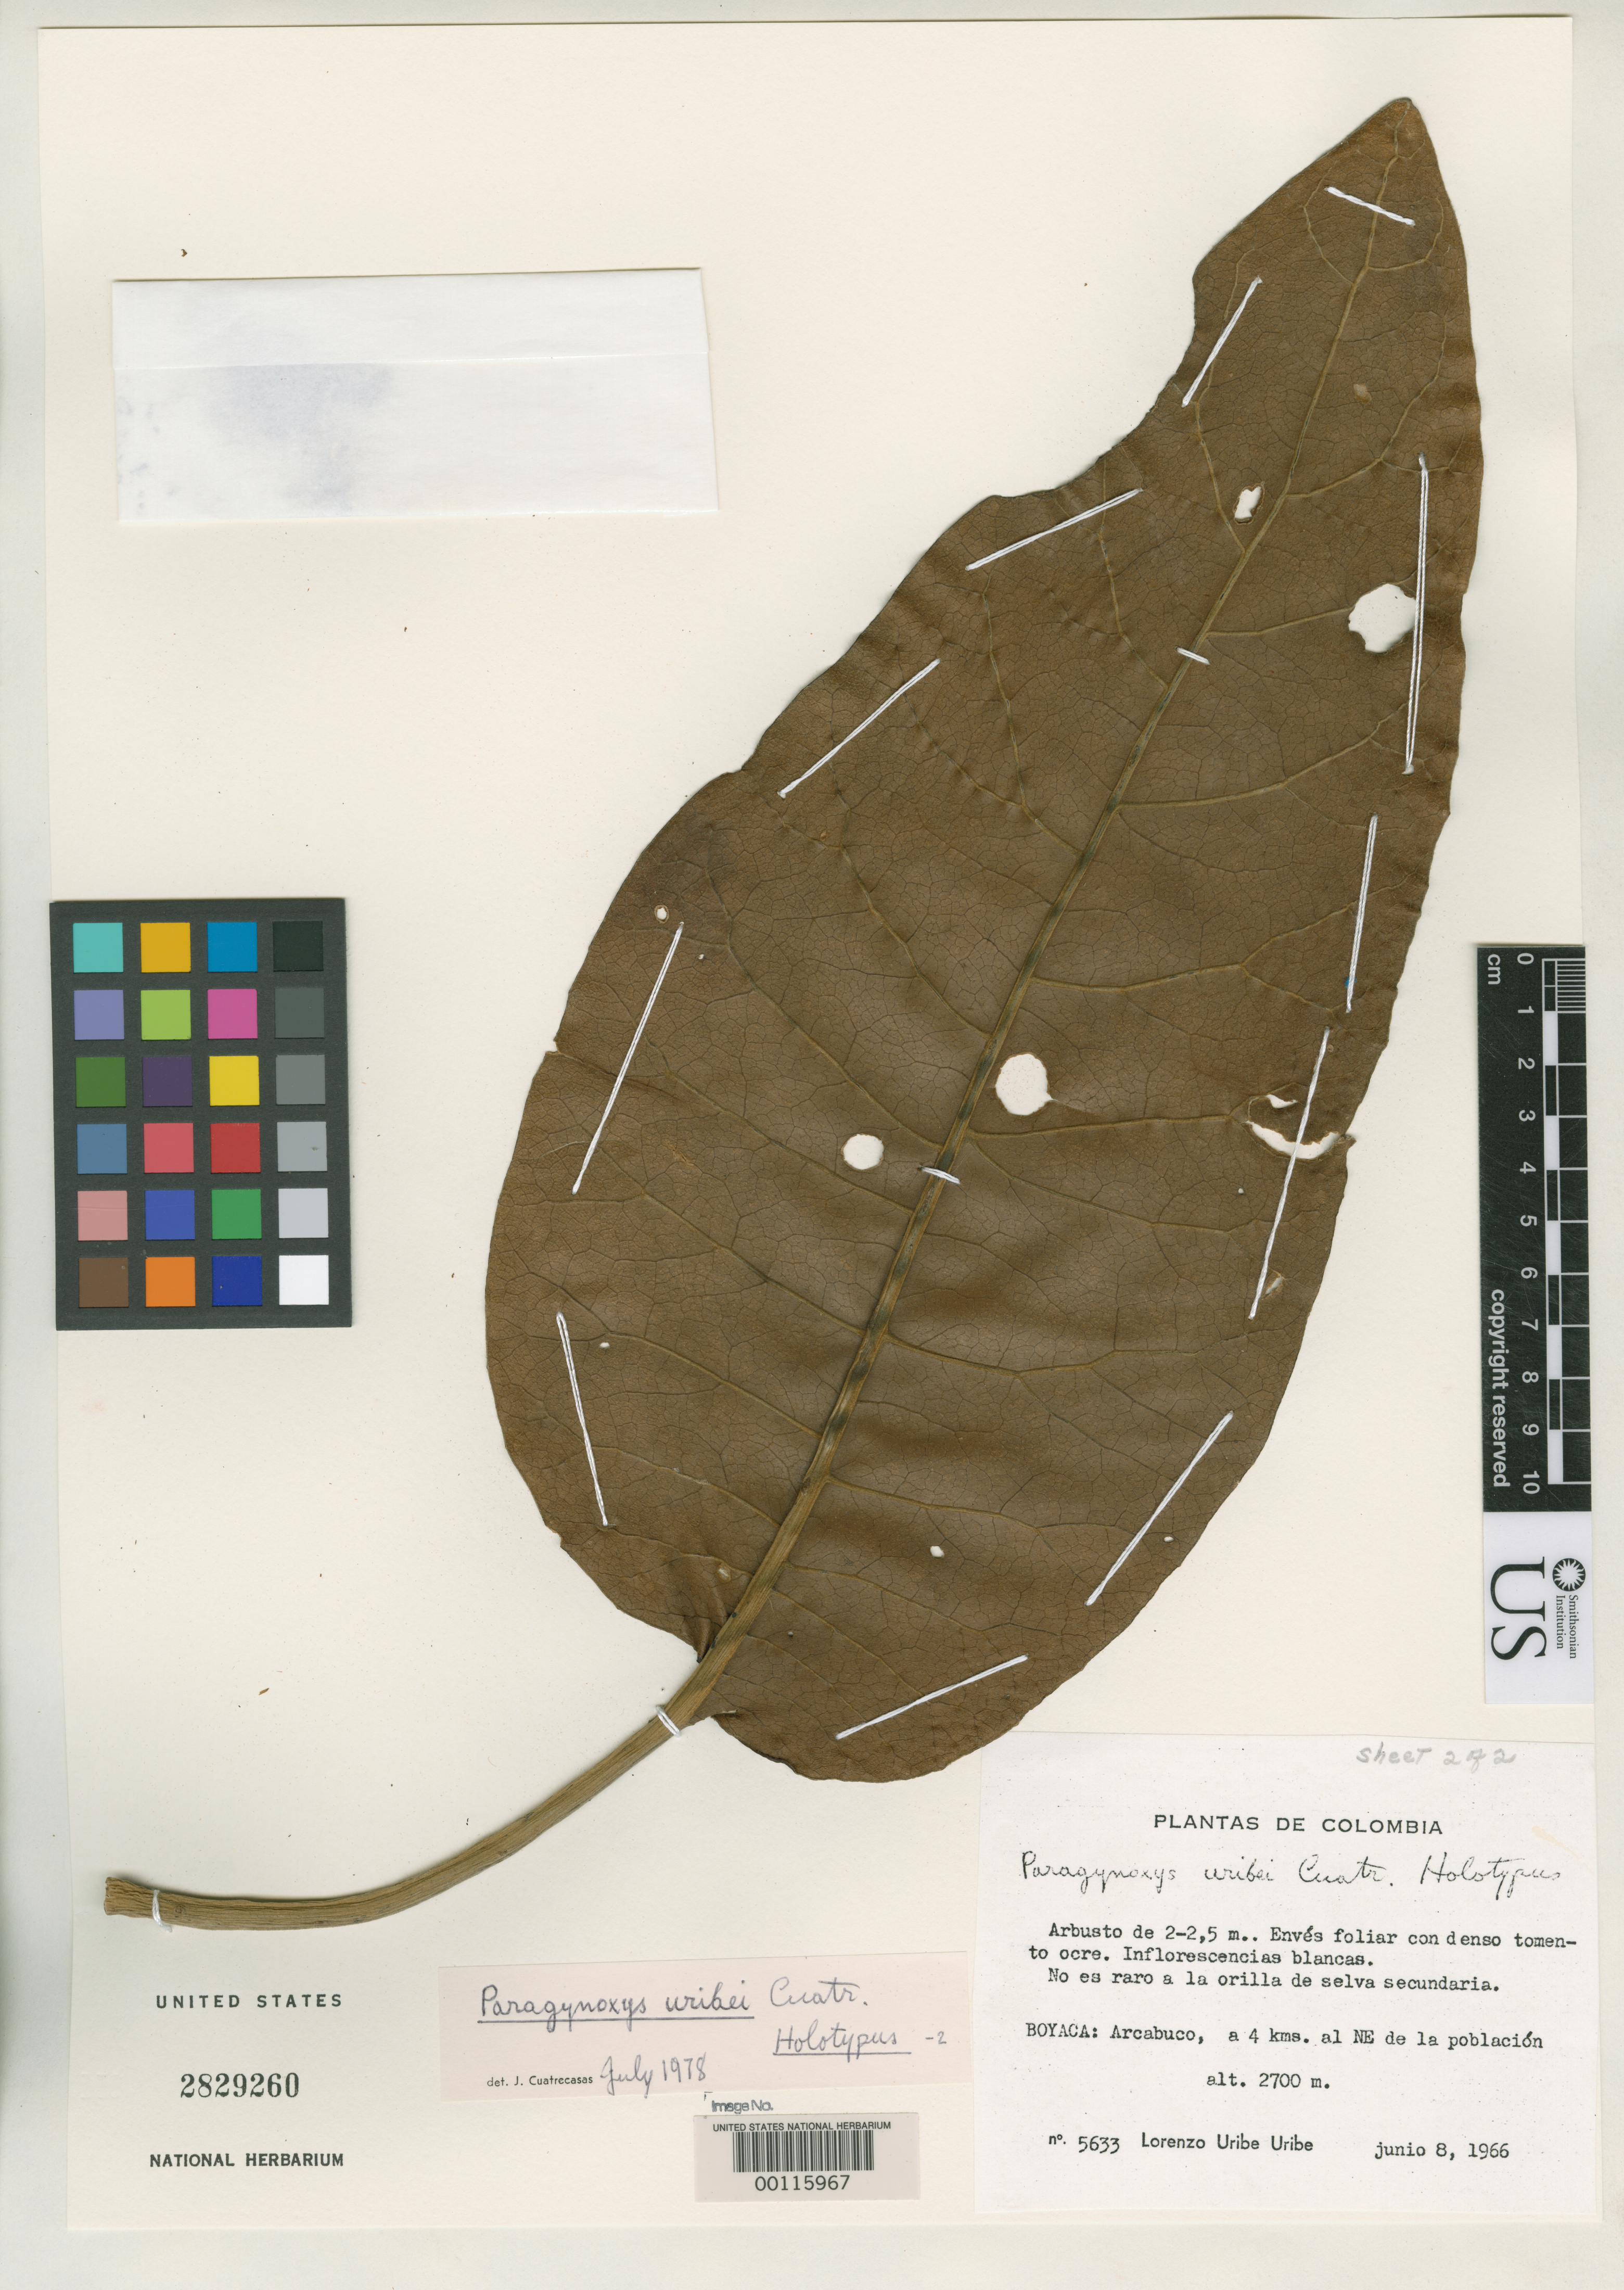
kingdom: Plantae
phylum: Tracheophyta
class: Magnoliopsida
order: Asterales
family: Asteraceae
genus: Paragynoxys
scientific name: Paragynoxys uribei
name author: Cuatrec.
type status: Holotype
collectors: L. Uribe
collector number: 5633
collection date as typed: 08 Jun 1966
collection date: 1966-06-08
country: Colombia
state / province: Boyacá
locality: Arcabuco, 4 km. NE of town.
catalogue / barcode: US 2829260